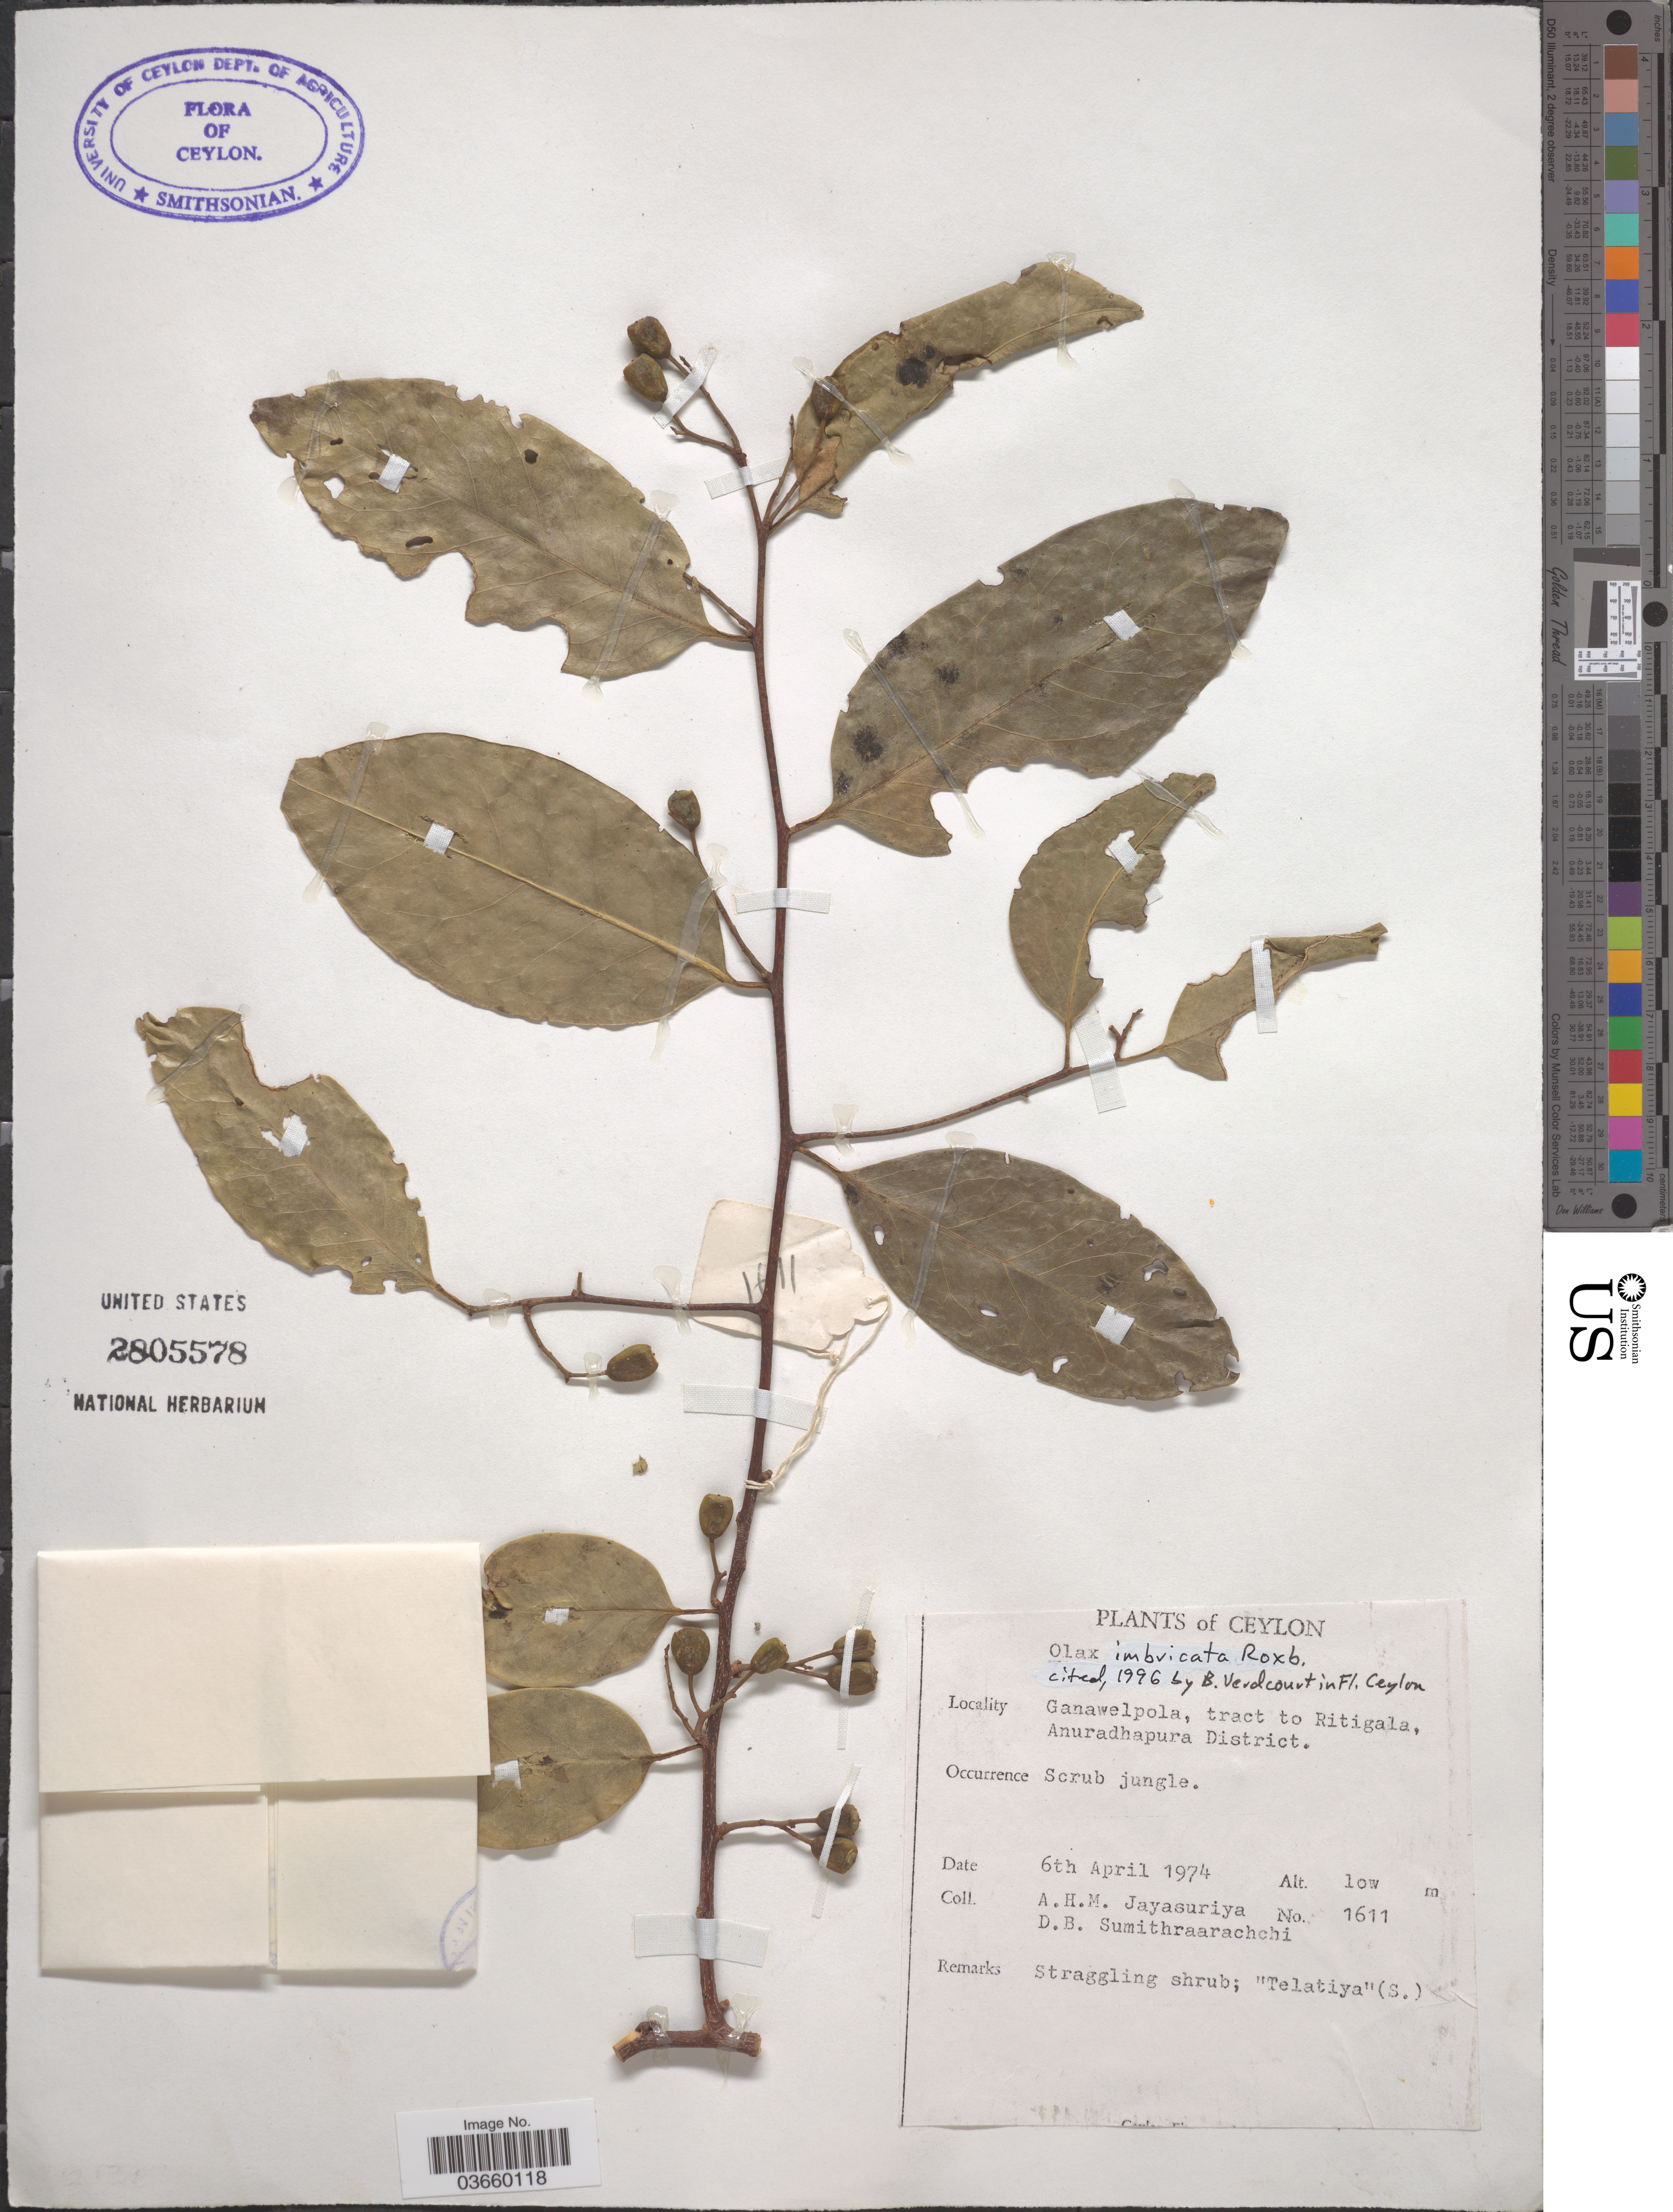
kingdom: Plantae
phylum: Tracheophyta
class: Magnoliopsida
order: Santalales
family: Olacaceae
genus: Olax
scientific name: Olax imbricata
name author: Roxb.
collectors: A. H. Jayasuriya & D. B. Sumithraarachchi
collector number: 1611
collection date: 1974-04-06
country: Sri Lanka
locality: Ceylon. Ganawelpola, tract to Ritigala, Anuradhapura District.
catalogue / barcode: US 2805578